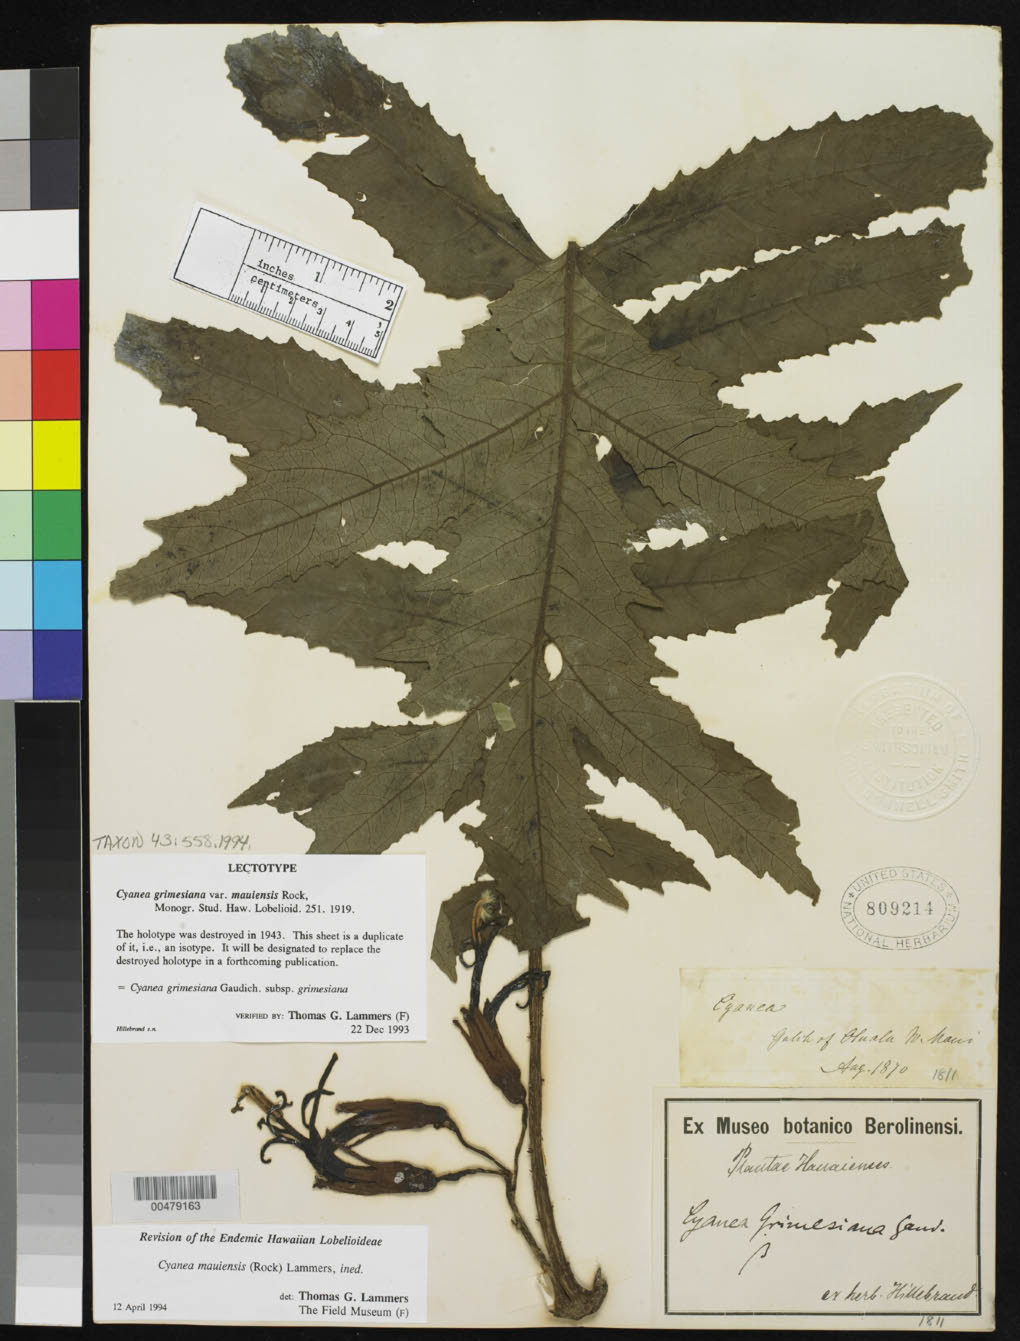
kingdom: Plantae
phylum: Tracheophyta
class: Magnoliopsida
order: Asterales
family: Campanulaceae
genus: Cyanea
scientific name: Cyanea grimesiana var. mauiensis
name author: Rock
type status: Lectotype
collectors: W. Hillebrand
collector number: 1811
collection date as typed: Aug 1870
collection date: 1870-08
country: United States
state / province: Hawaii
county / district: Maui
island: Maui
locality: Gulih of Oluala.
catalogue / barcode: US 809214